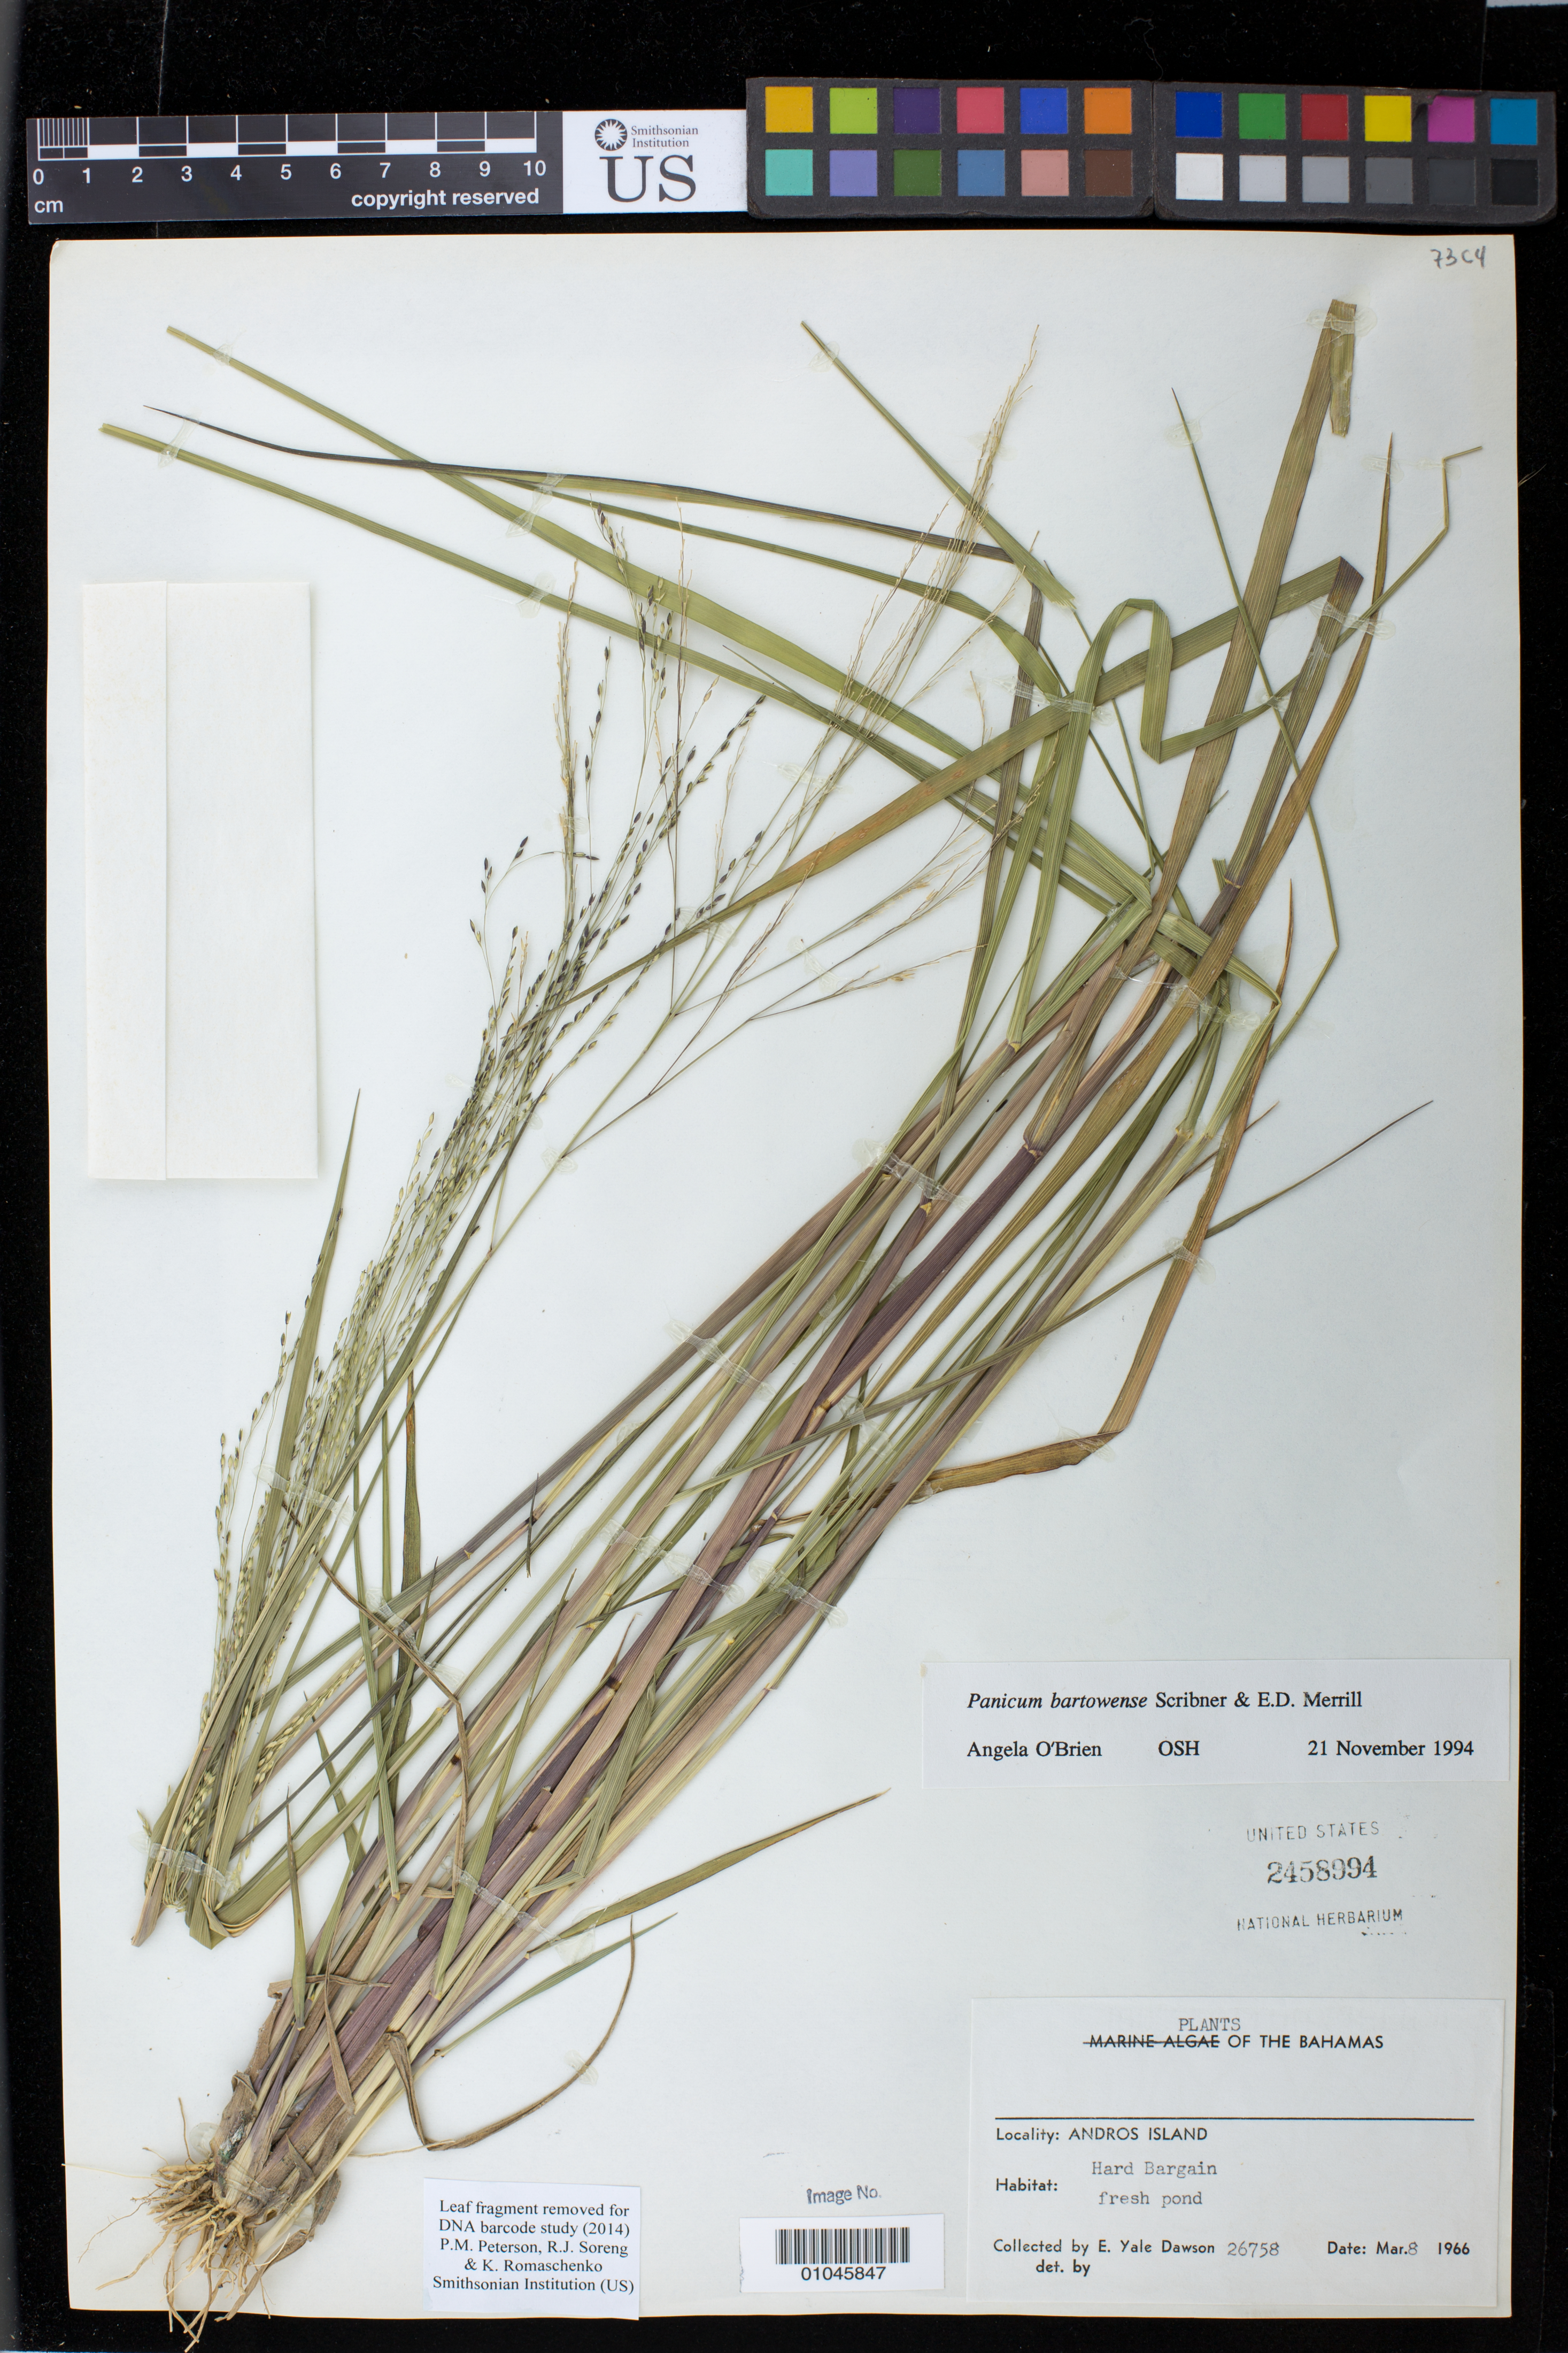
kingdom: Plantae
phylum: Tracheophyta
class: Liliopsida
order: Poales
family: Poaceae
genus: Panicum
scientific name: Panicum bartowense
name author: Scribn. & Merr.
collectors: E. Y. Dawson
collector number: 26758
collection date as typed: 08 Mar 1966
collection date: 1966-03-08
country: Bahamas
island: Andros I.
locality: Hard Bargain. fresh pond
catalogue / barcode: US 2458994